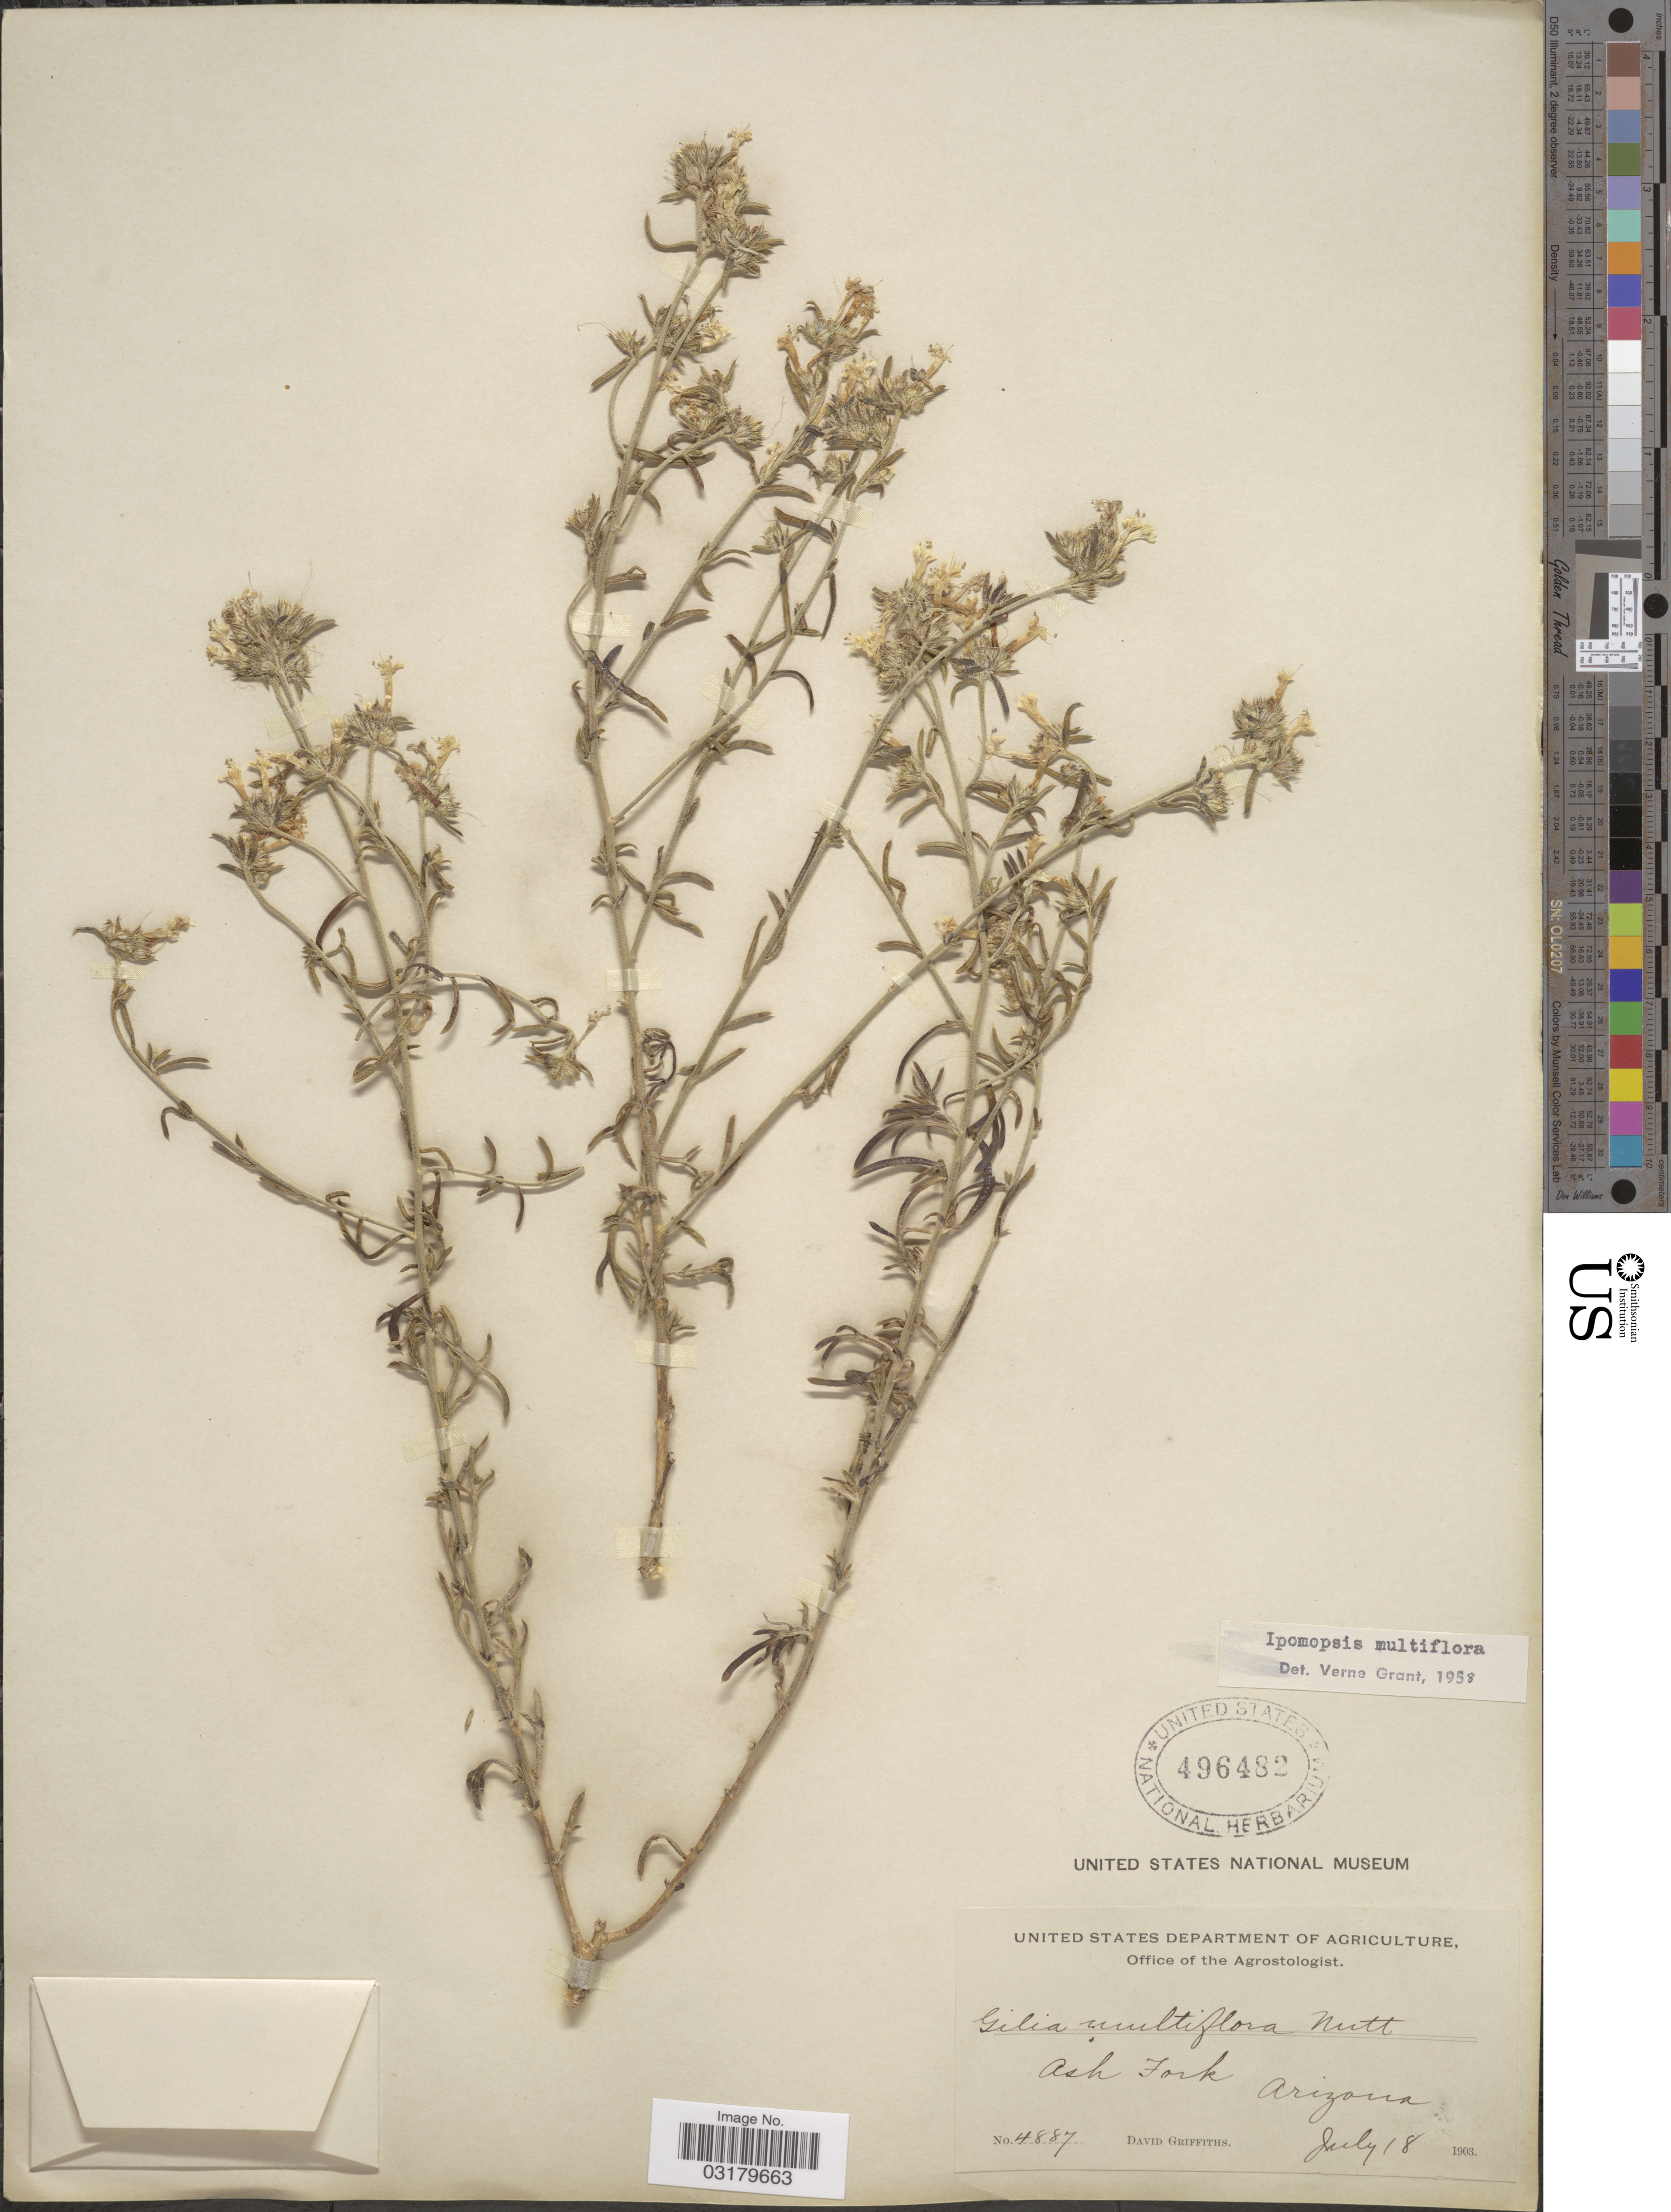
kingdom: Plantae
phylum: Tracheophyta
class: Magnoliopsida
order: Ericales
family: Polemoniaceae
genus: Ipomopsis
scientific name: Ipomopsis multiflora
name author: (Nutt.) V.E. Grant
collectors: D. Griffiths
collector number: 4887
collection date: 1903-07-18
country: United States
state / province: Arizona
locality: Ash Fork.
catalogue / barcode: US 496482